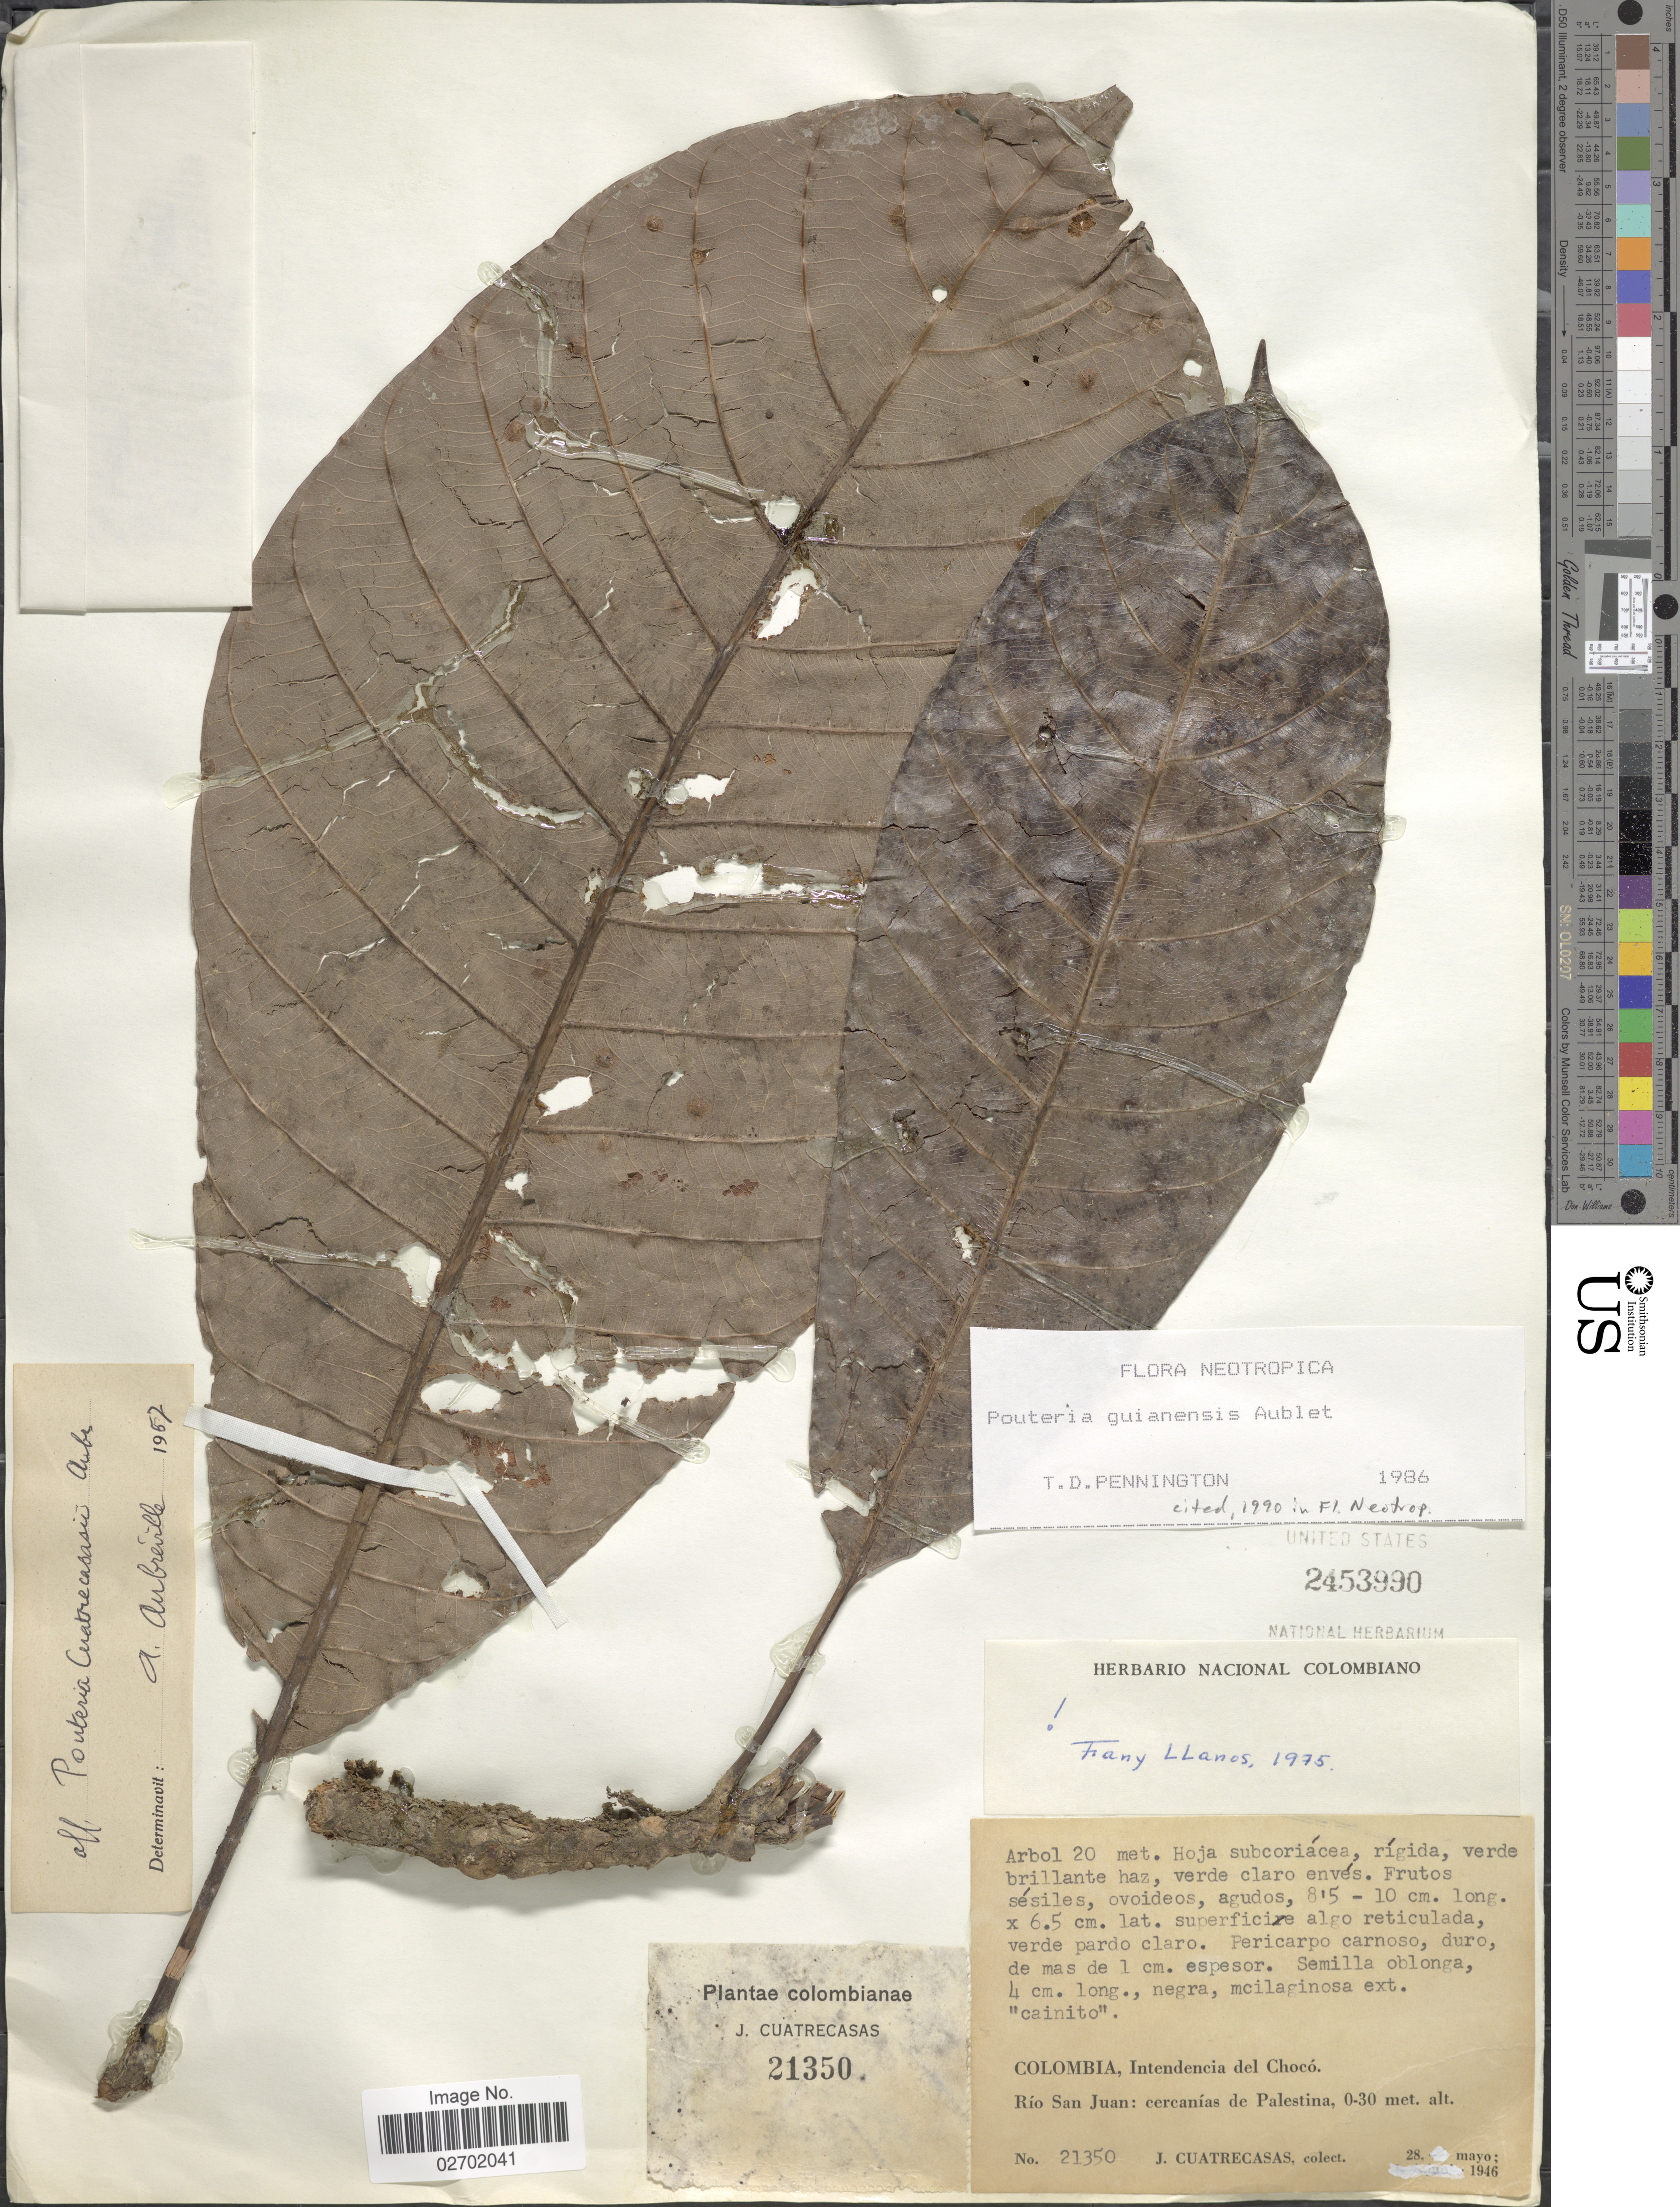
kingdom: Plantae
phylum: Tracheophyta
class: Magnoliopsida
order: Ericales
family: Sapotaceae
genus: Pouteria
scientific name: Pouteria guianensis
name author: Aubl.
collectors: J. Cuatrecasas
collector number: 21350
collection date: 1946-05-28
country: Colombia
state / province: Chocó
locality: Intendencia del Chocó. Río San Juan; cercanías de Palestina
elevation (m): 0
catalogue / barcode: US 2453990